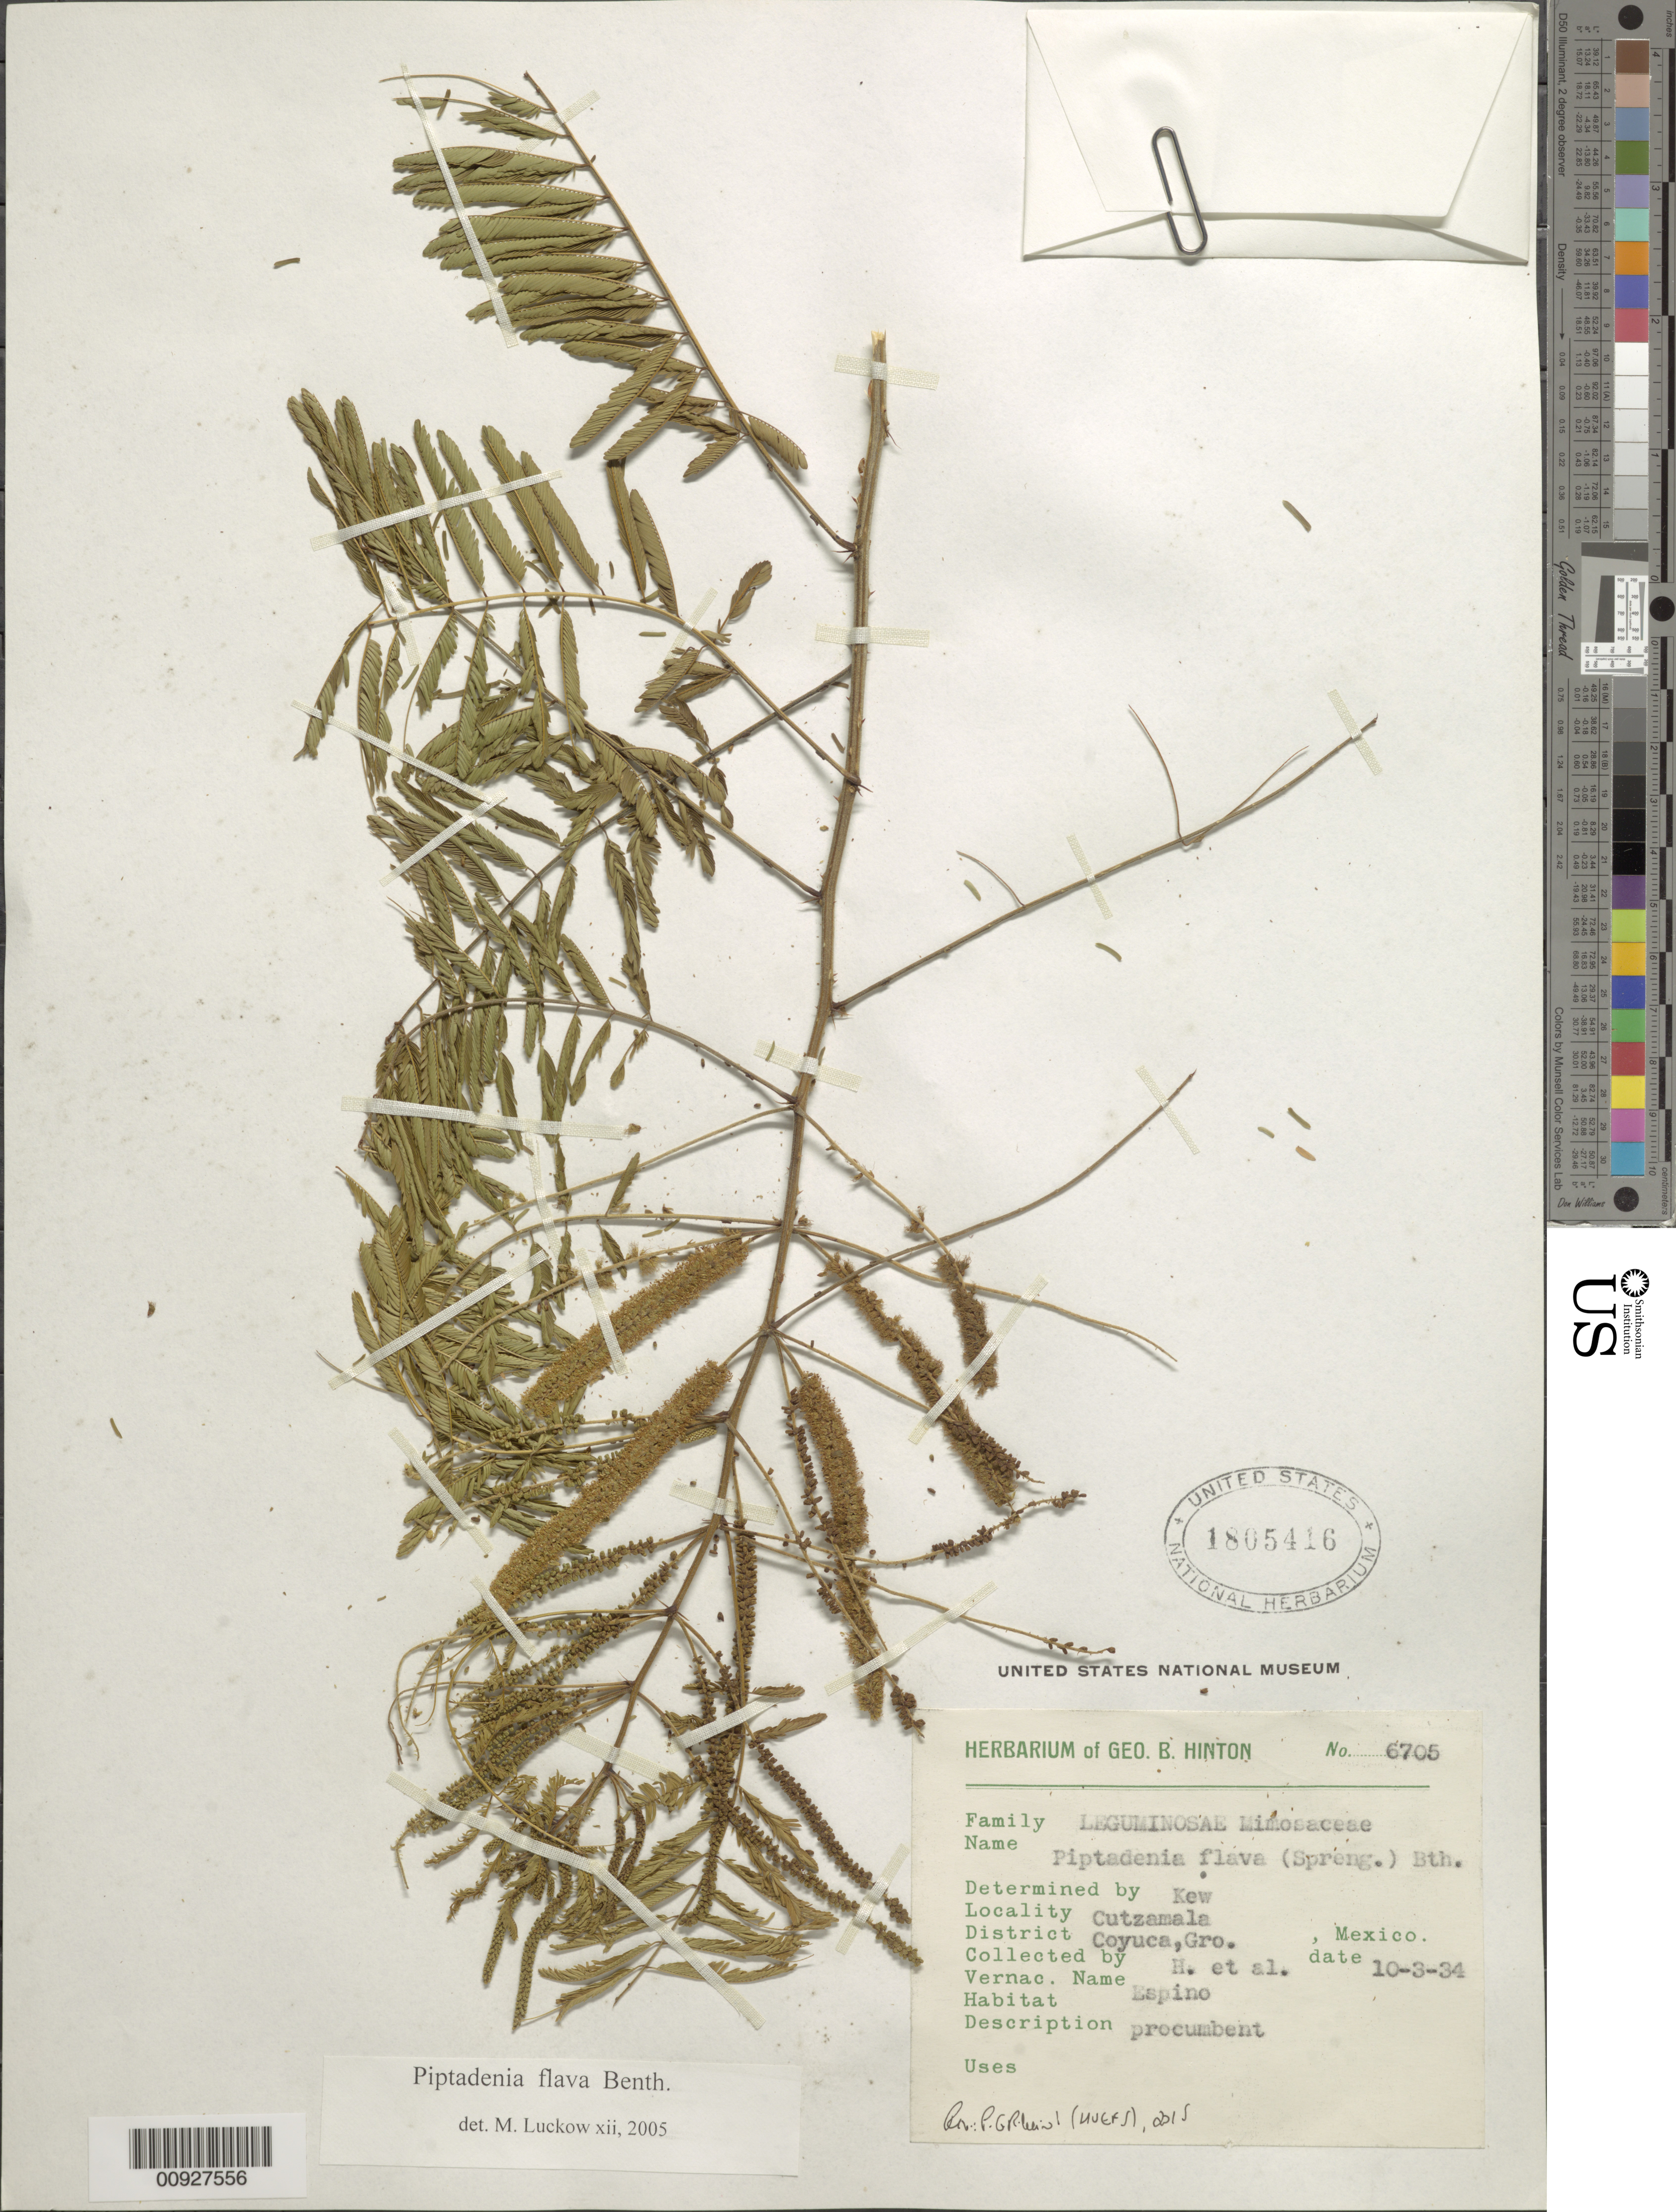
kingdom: Plantae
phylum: Tracheophyta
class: Magnoliopsida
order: Fabales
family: Fabaceae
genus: Piptadenia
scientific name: Piptadenia flava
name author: (DC.) Benth.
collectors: G. B. Hinton & et al.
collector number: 6705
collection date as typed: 03 Oct 1934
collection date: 1934-10-03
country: Mexico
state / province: Guerrero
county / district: Coyuca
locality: Cutzamala, District Coyuca, Guerrero.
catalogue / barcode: US 1805416